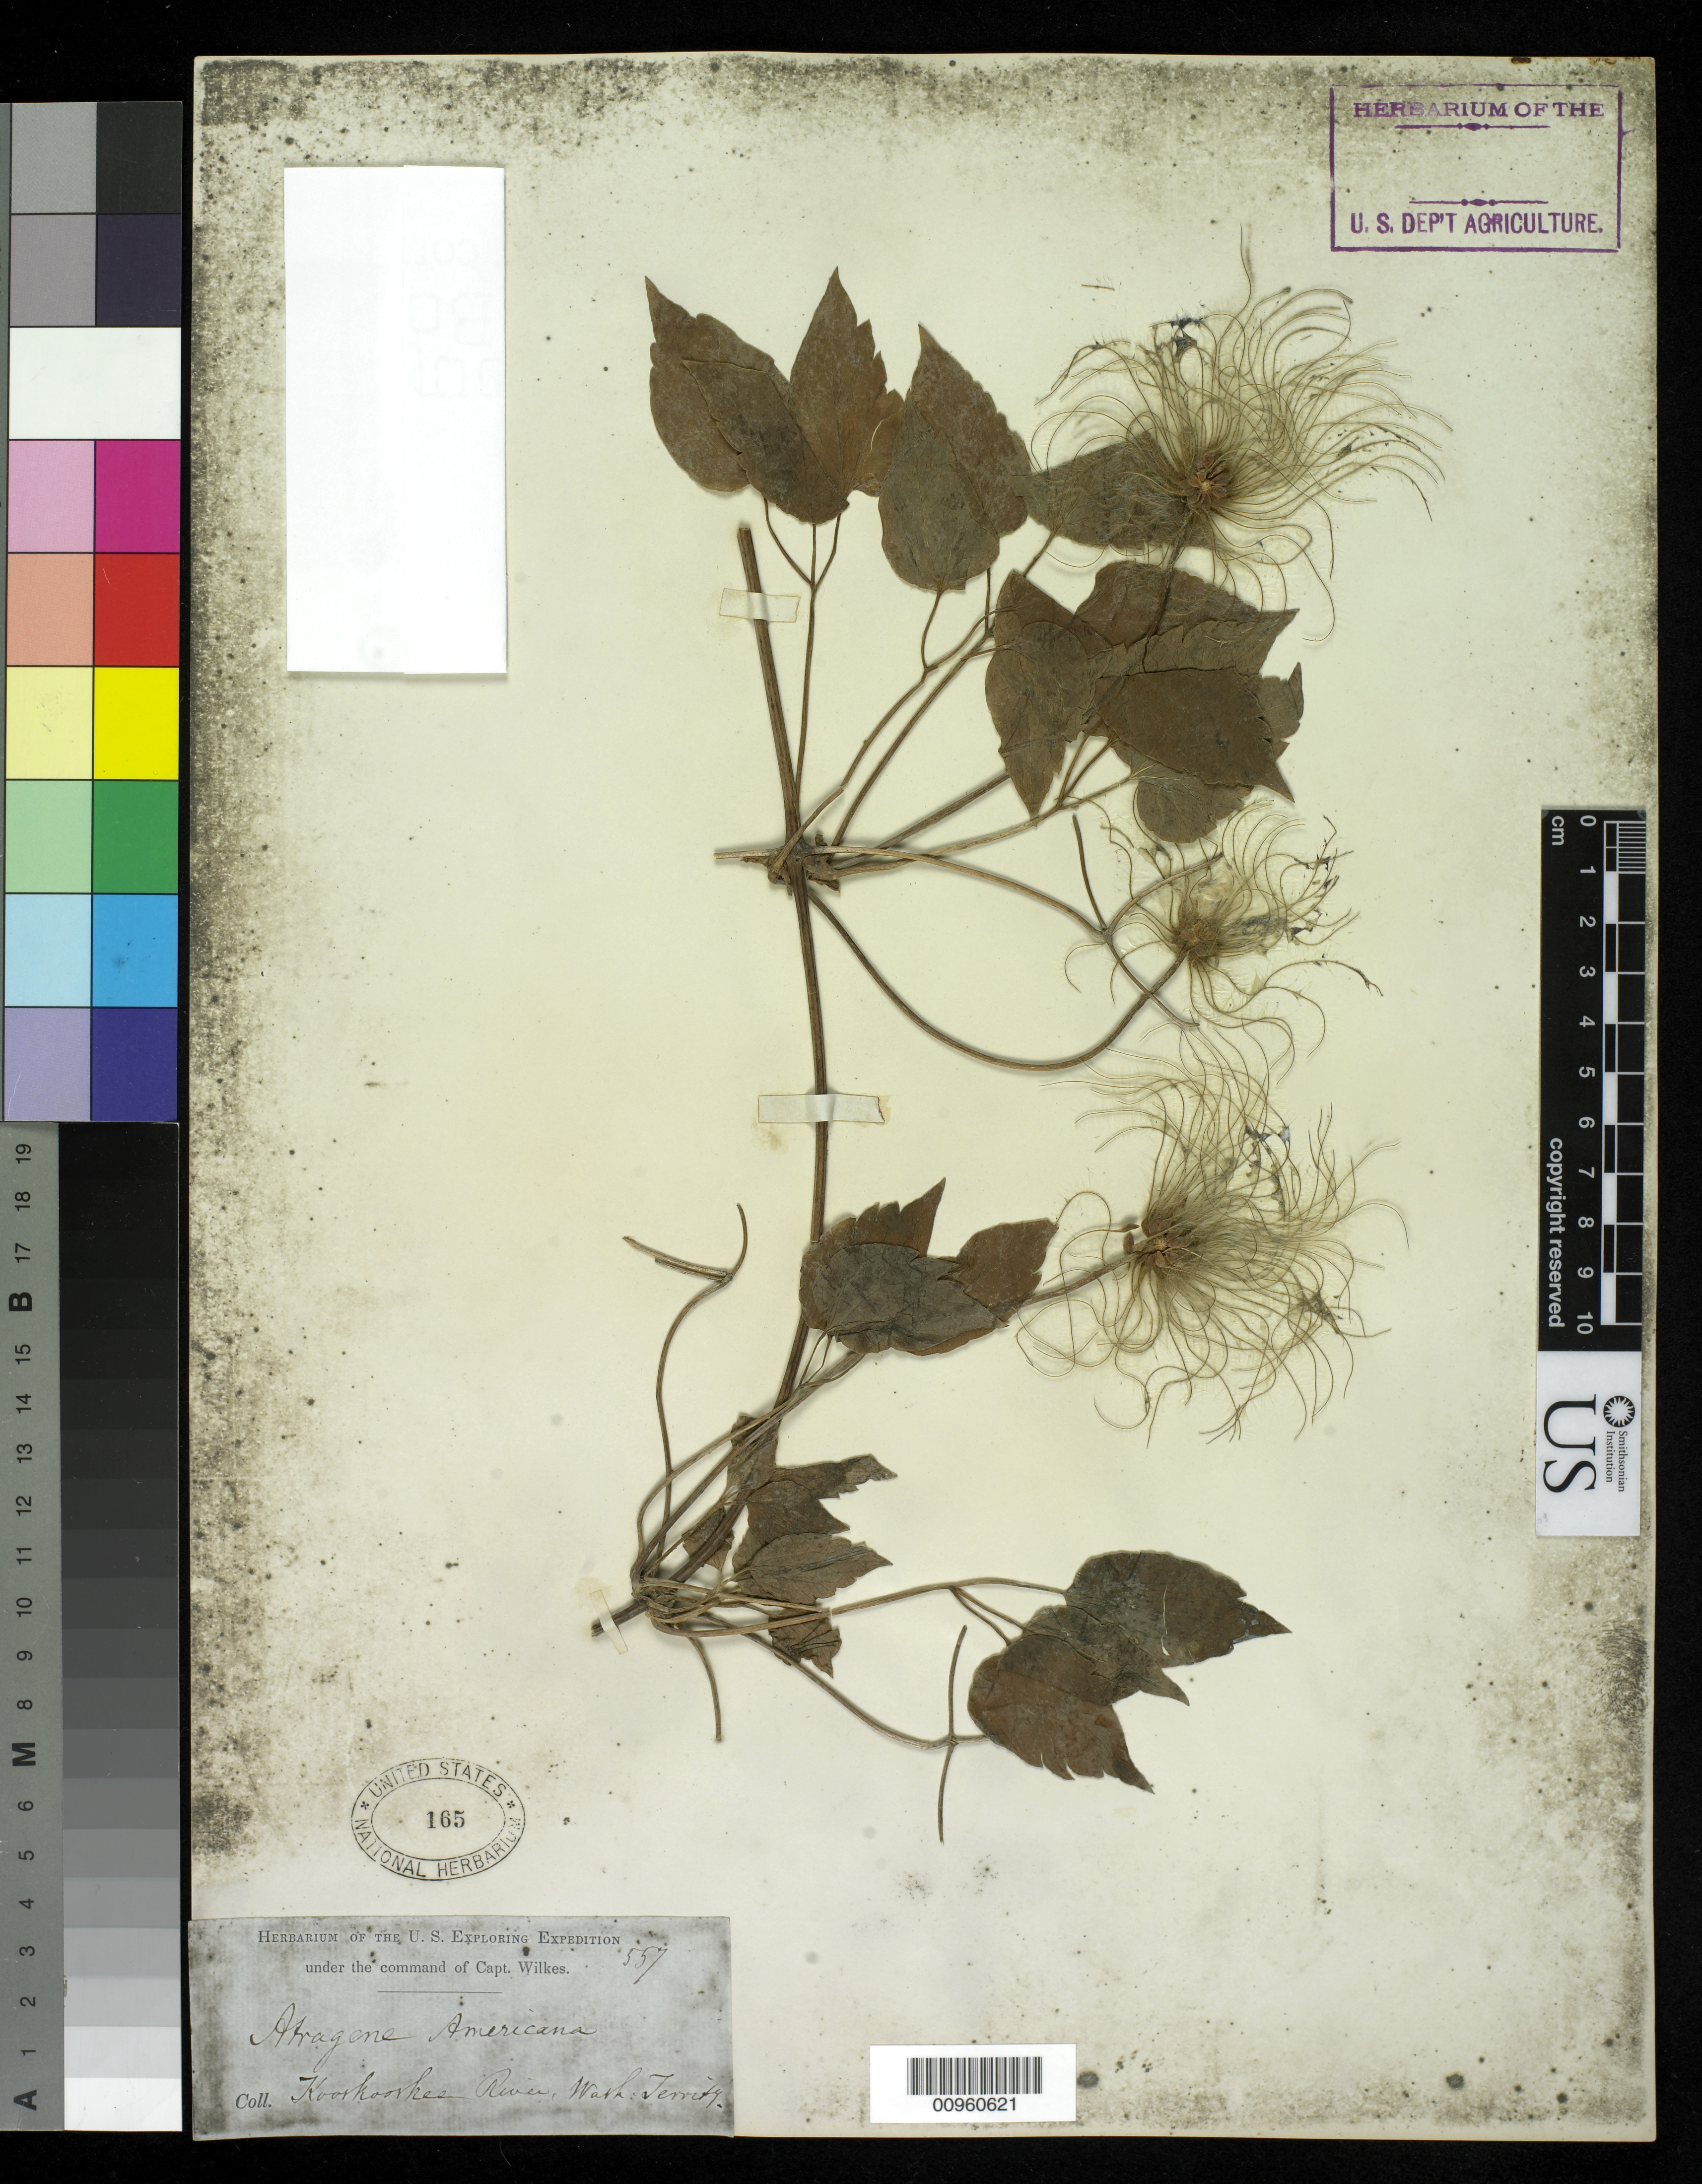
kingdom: Plantae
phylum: Tracheophyta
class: Magnoliopsida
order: Ranunculales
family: Ranunculaceae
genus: Clematis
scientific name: Clematis occidentalis var. grosseserrata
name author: (Rydb.) J.S. Pringle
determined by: Strong, M. T., (US), Smithsonian Institution - National Museum of Natural History (UNITED STATES)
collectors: Wilkes Explor. Exped.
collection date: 1838/1842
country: United States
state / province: Washington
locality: Koorkoorkhee River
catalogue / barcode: US 165